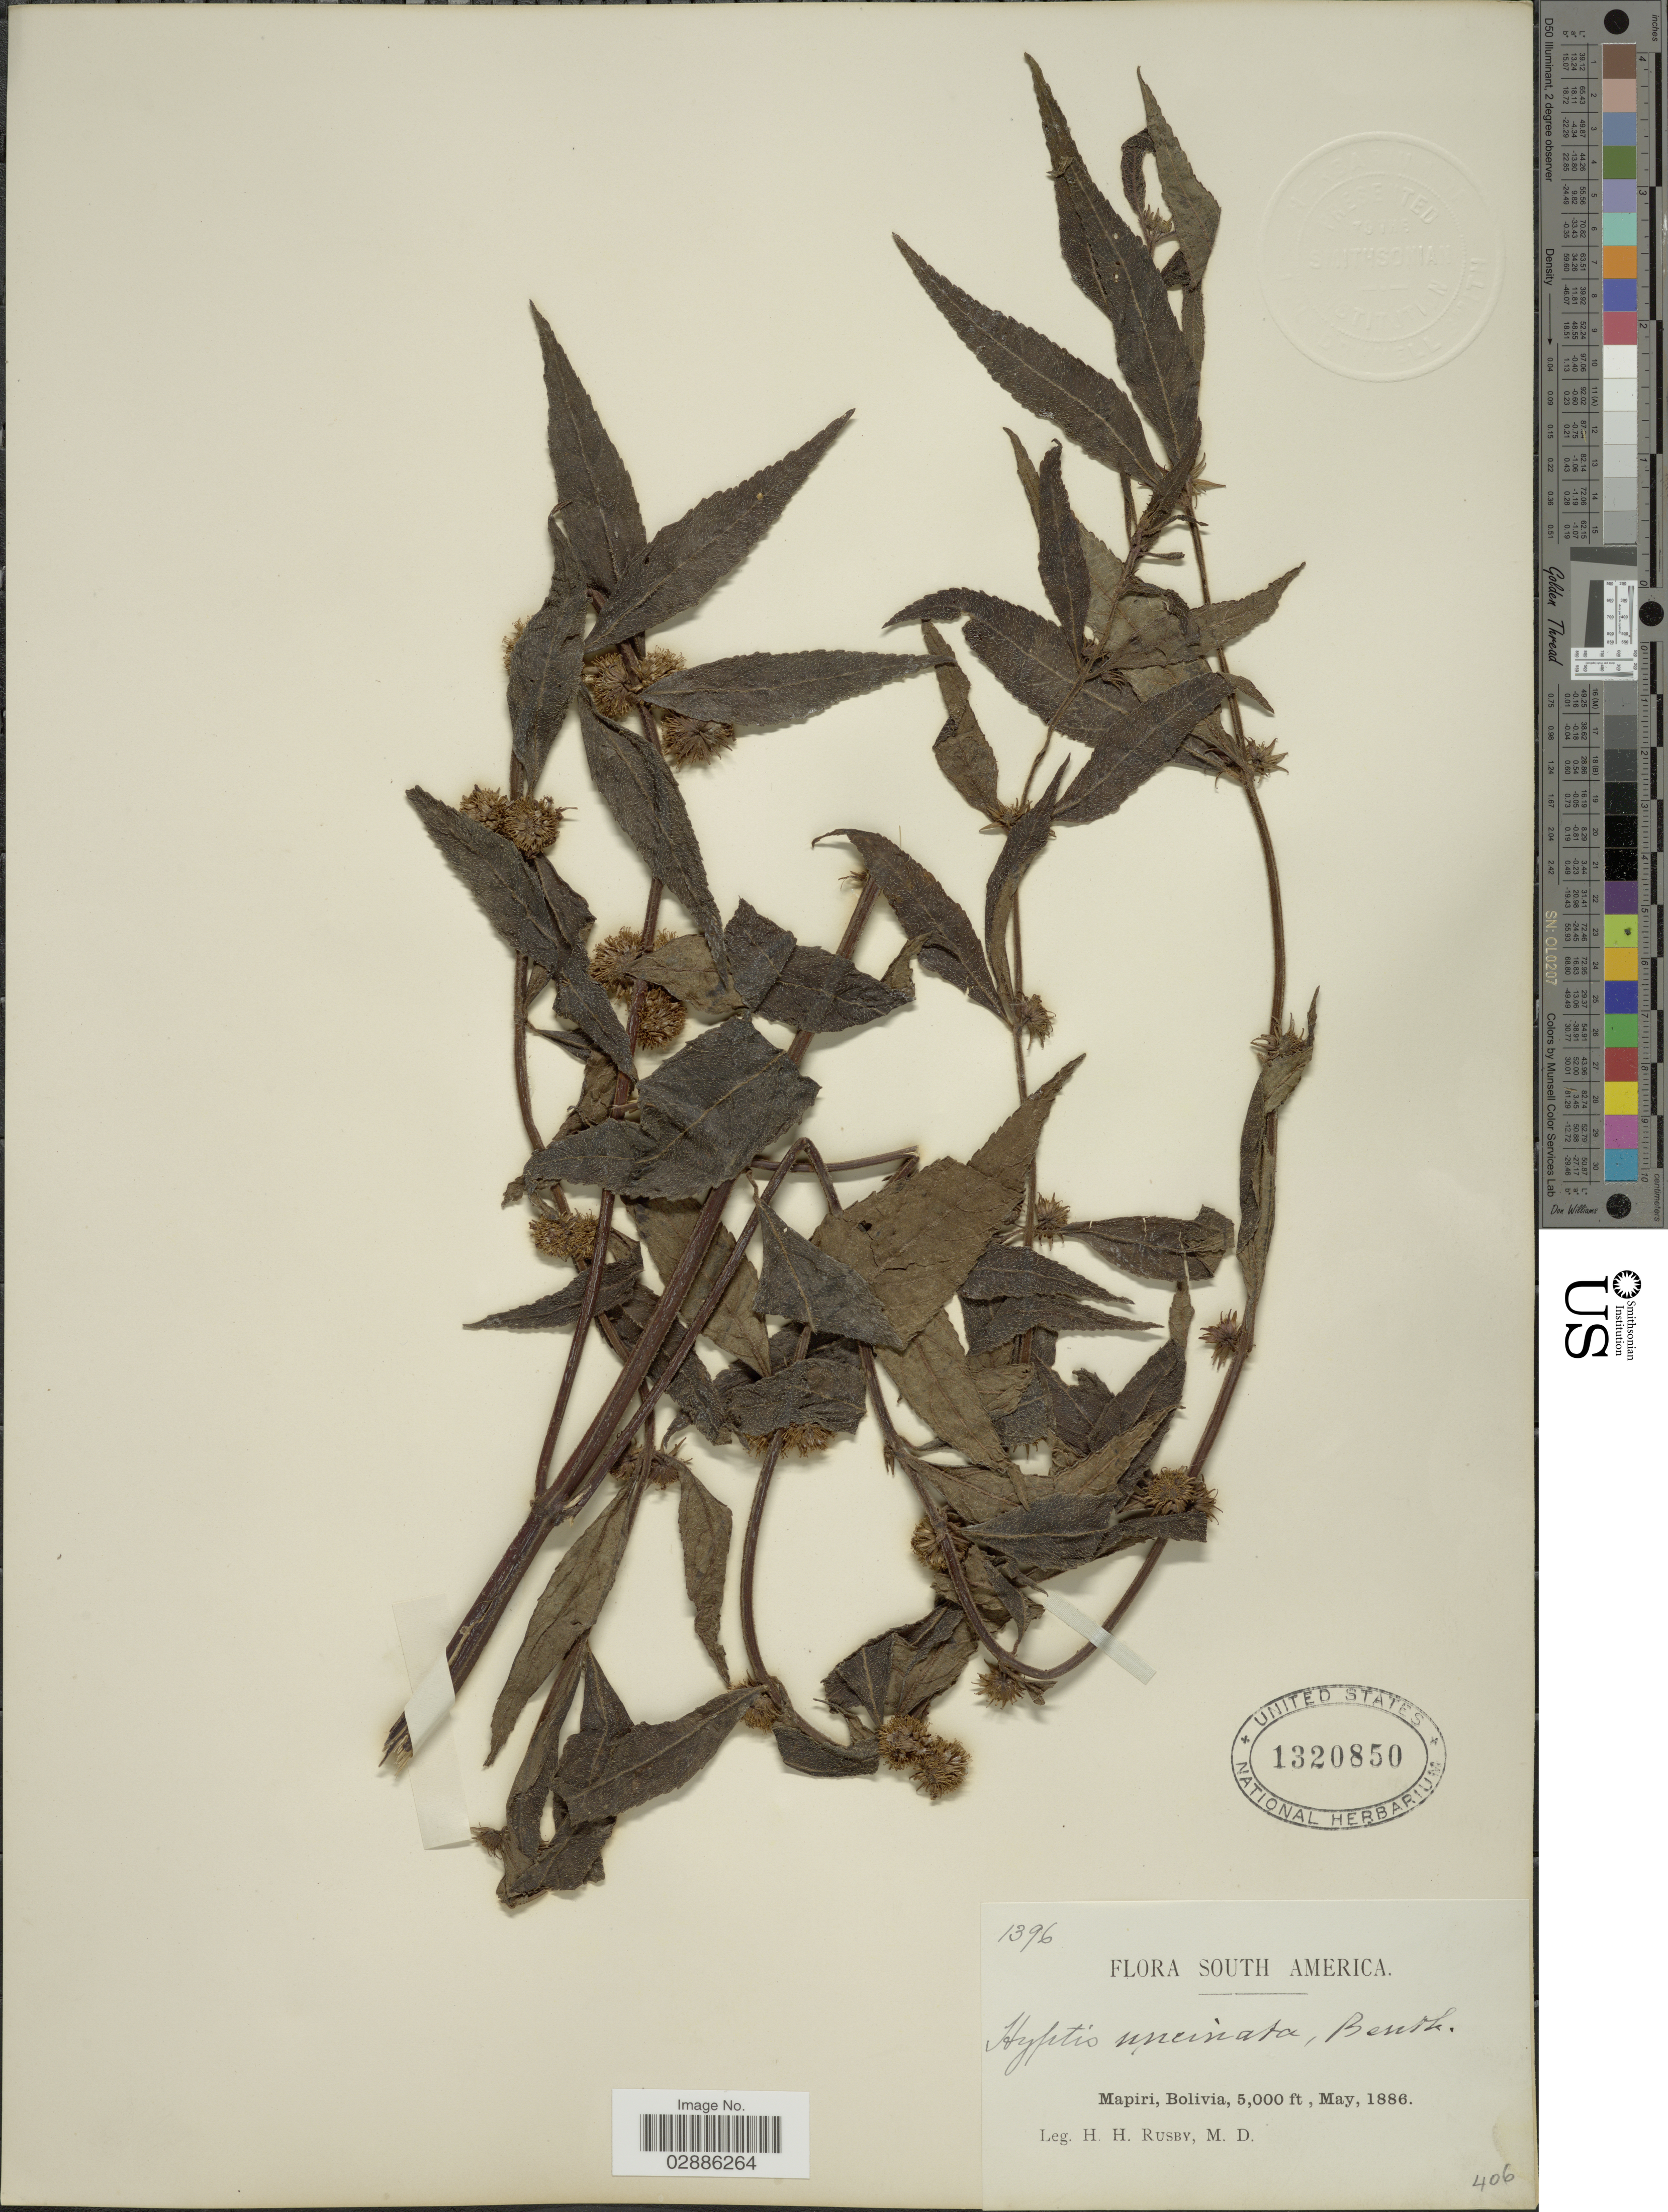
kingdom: Plantae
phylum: Tracheophyta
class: Magnoliopsida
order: Lamiales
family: Lamiaceae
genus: Hyptis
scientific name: Hyptis uncinata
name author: Benth.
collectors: H. H. Rusby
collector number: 1396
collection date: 1886-05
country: Bolivia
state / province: La Páz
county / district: Larecaja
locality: Mapiri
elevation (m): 1524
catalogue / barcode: US 1320850